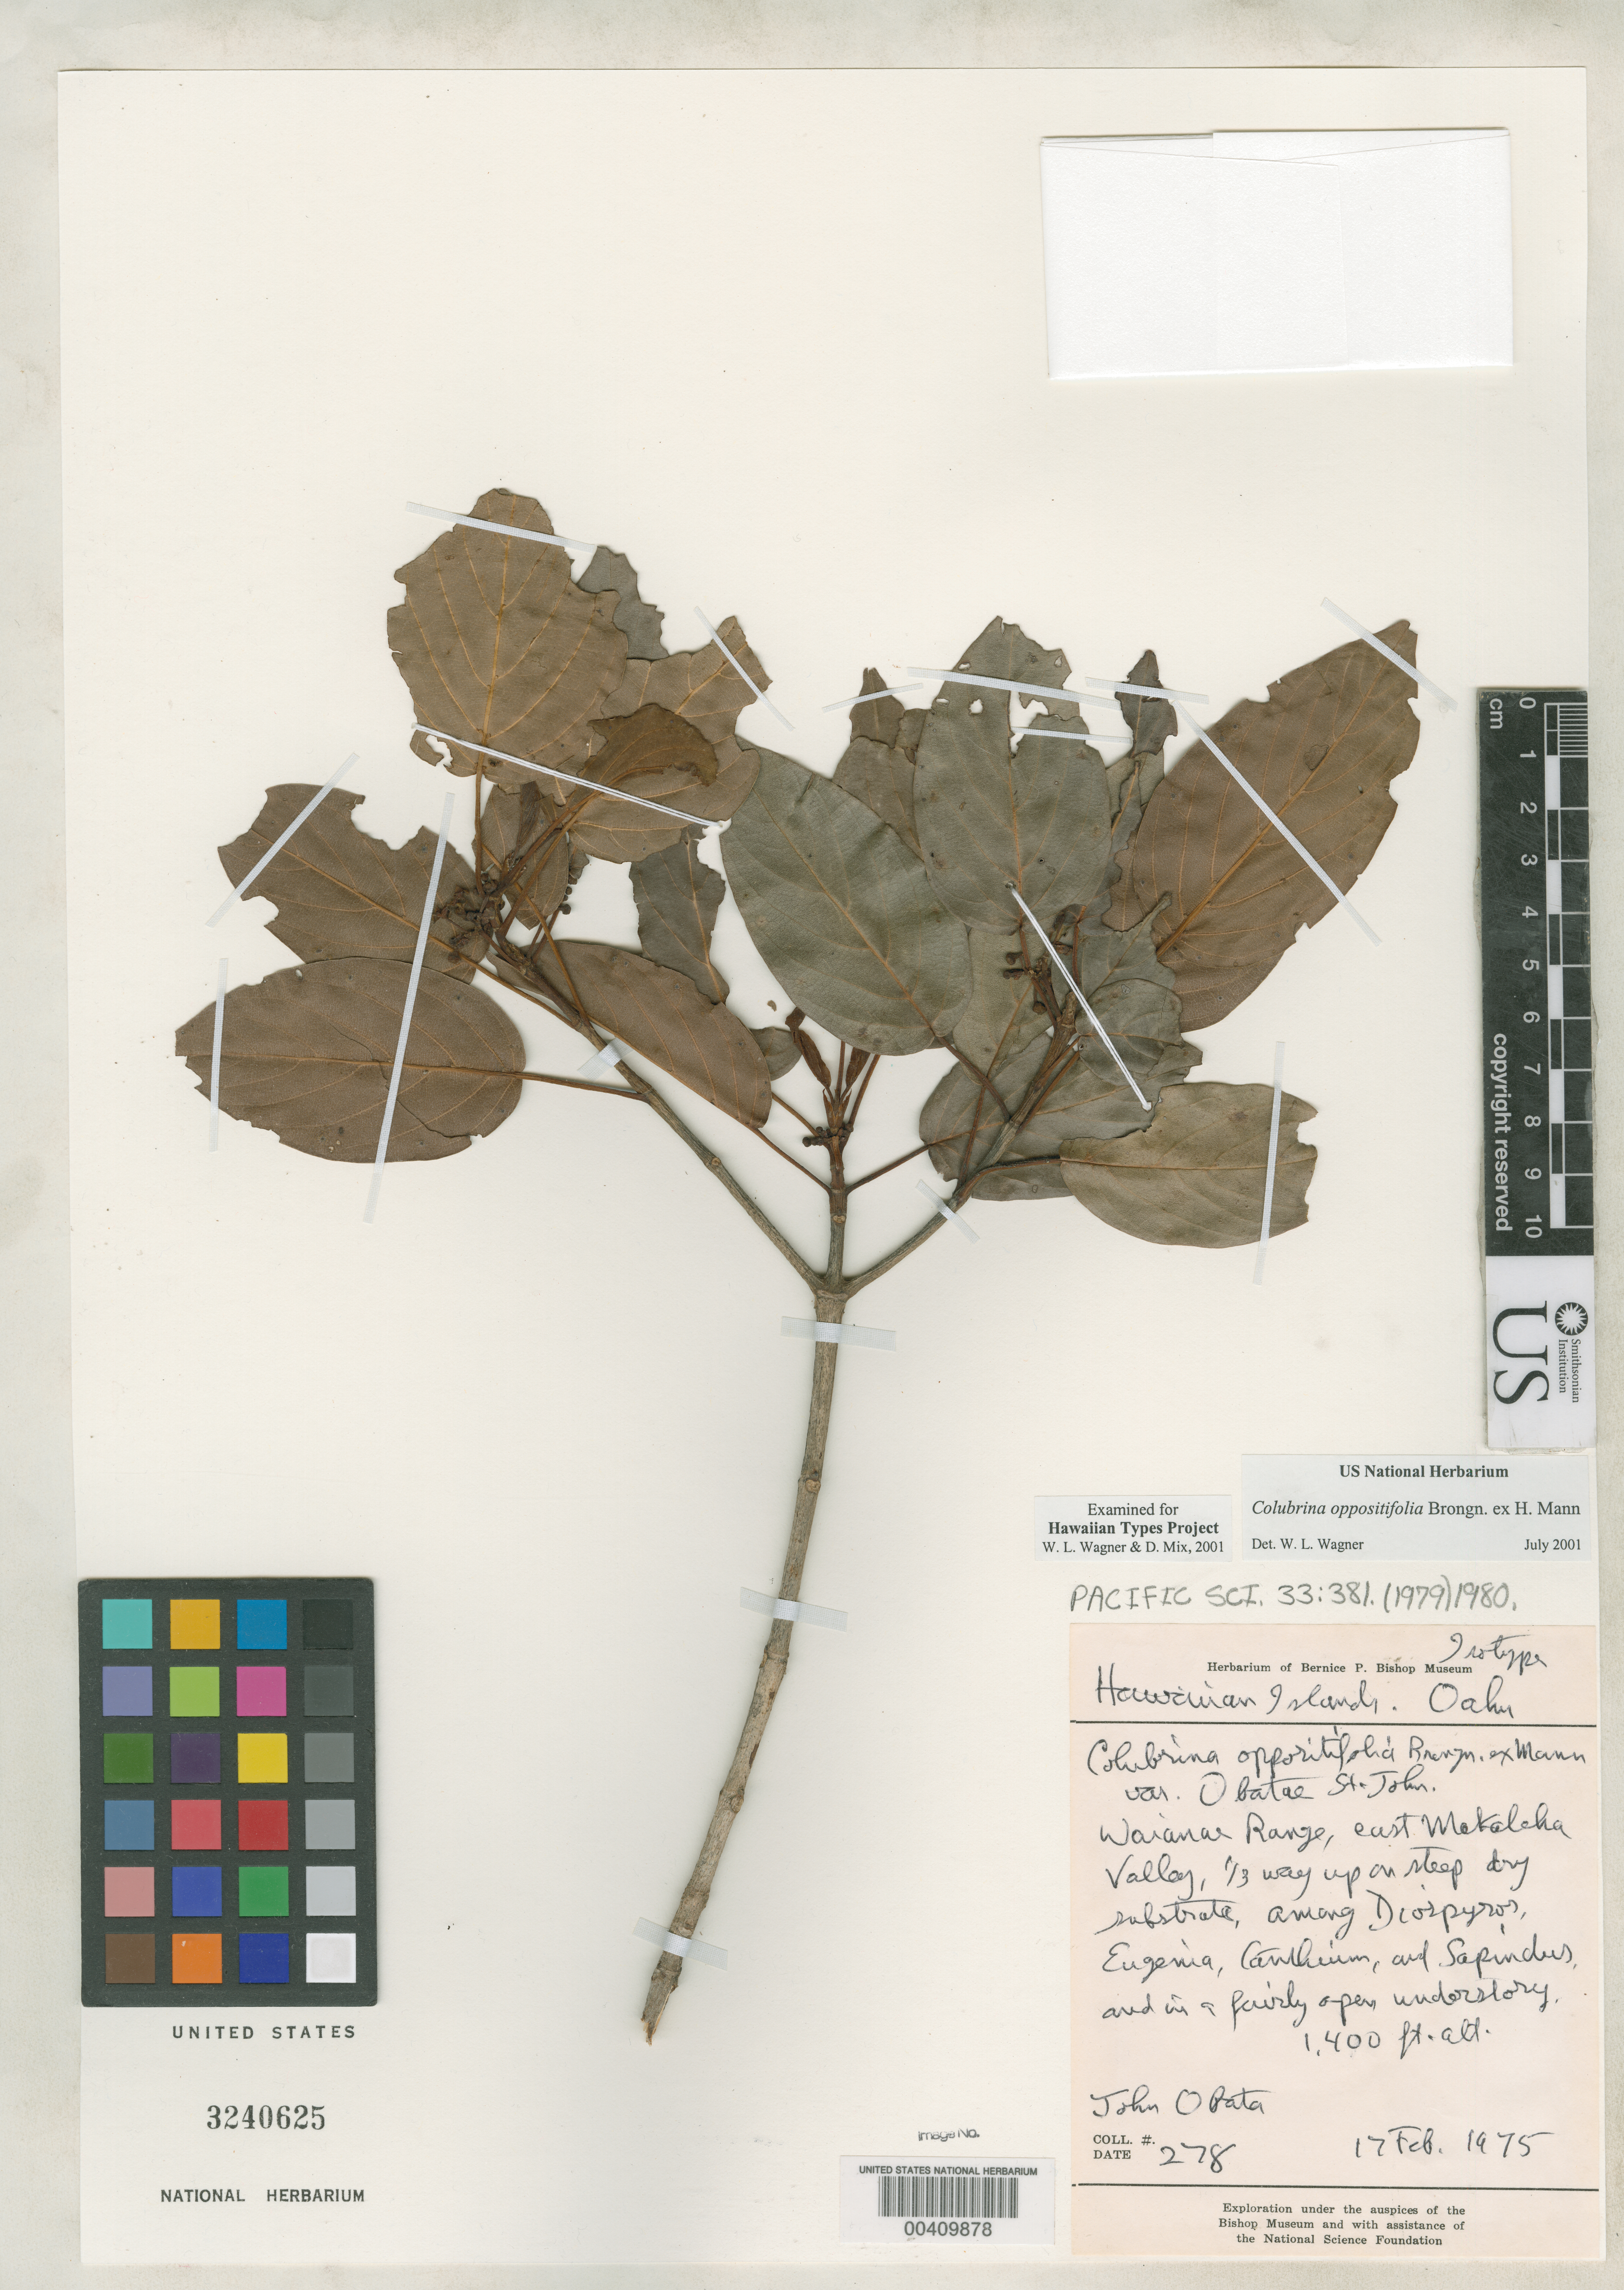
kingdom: Plantae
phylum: Tracheophyta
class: Magnoliopsida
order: Rosales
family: Rhamnaceae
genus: Colubrina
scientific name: Colubrina oppositifolia var. obatae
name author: H. St. John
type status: Isotype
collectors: J. Obata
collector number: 278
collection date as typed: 17 Feb 1975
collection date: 1975-02-17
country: United States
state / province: Hawaii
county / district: Honolulu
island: Oahu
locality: Waianae Range, E Makaleha Valley.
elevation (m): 427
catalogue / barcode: US 3240625